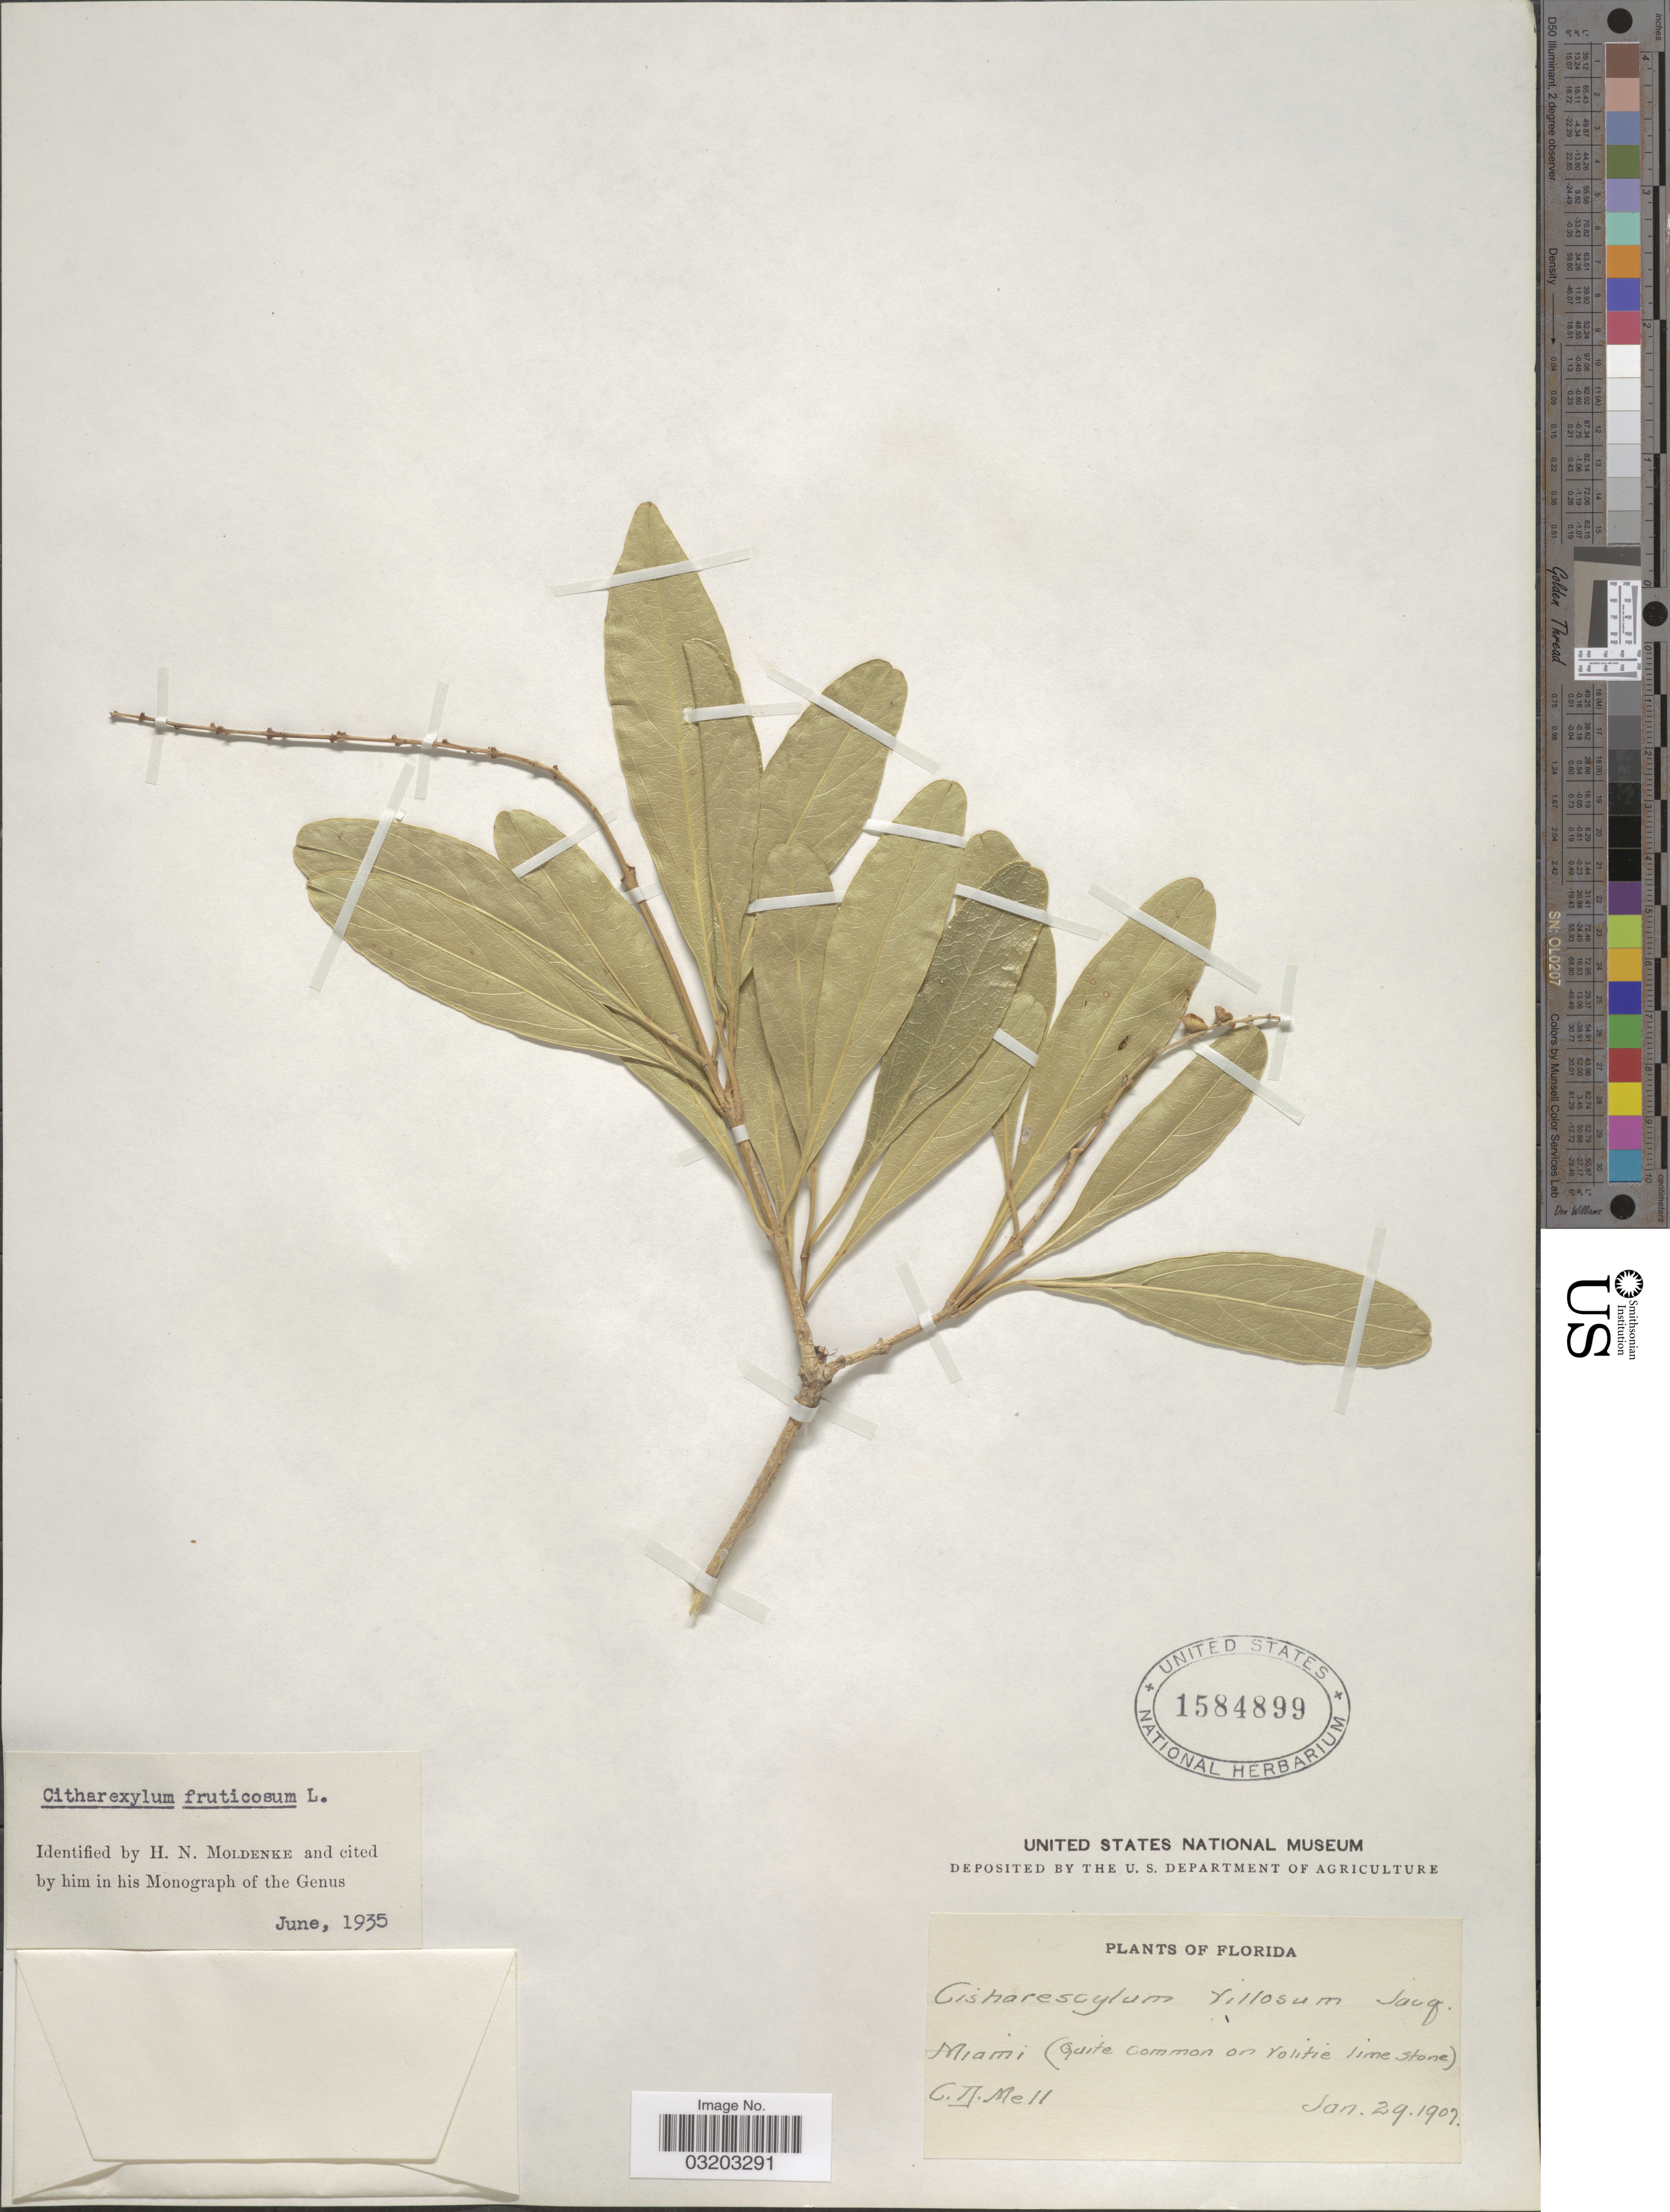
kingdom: Plantae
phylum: Tracheophyta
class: Magnoliopsida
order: Lamiales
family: Verbenaceae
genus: Citharexylum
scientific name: Citharexylum fruticosum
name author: L.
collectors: C. D. Mell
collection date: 1907-01-29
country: United States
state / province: Florida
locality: Miami.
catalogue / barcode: US 1584899